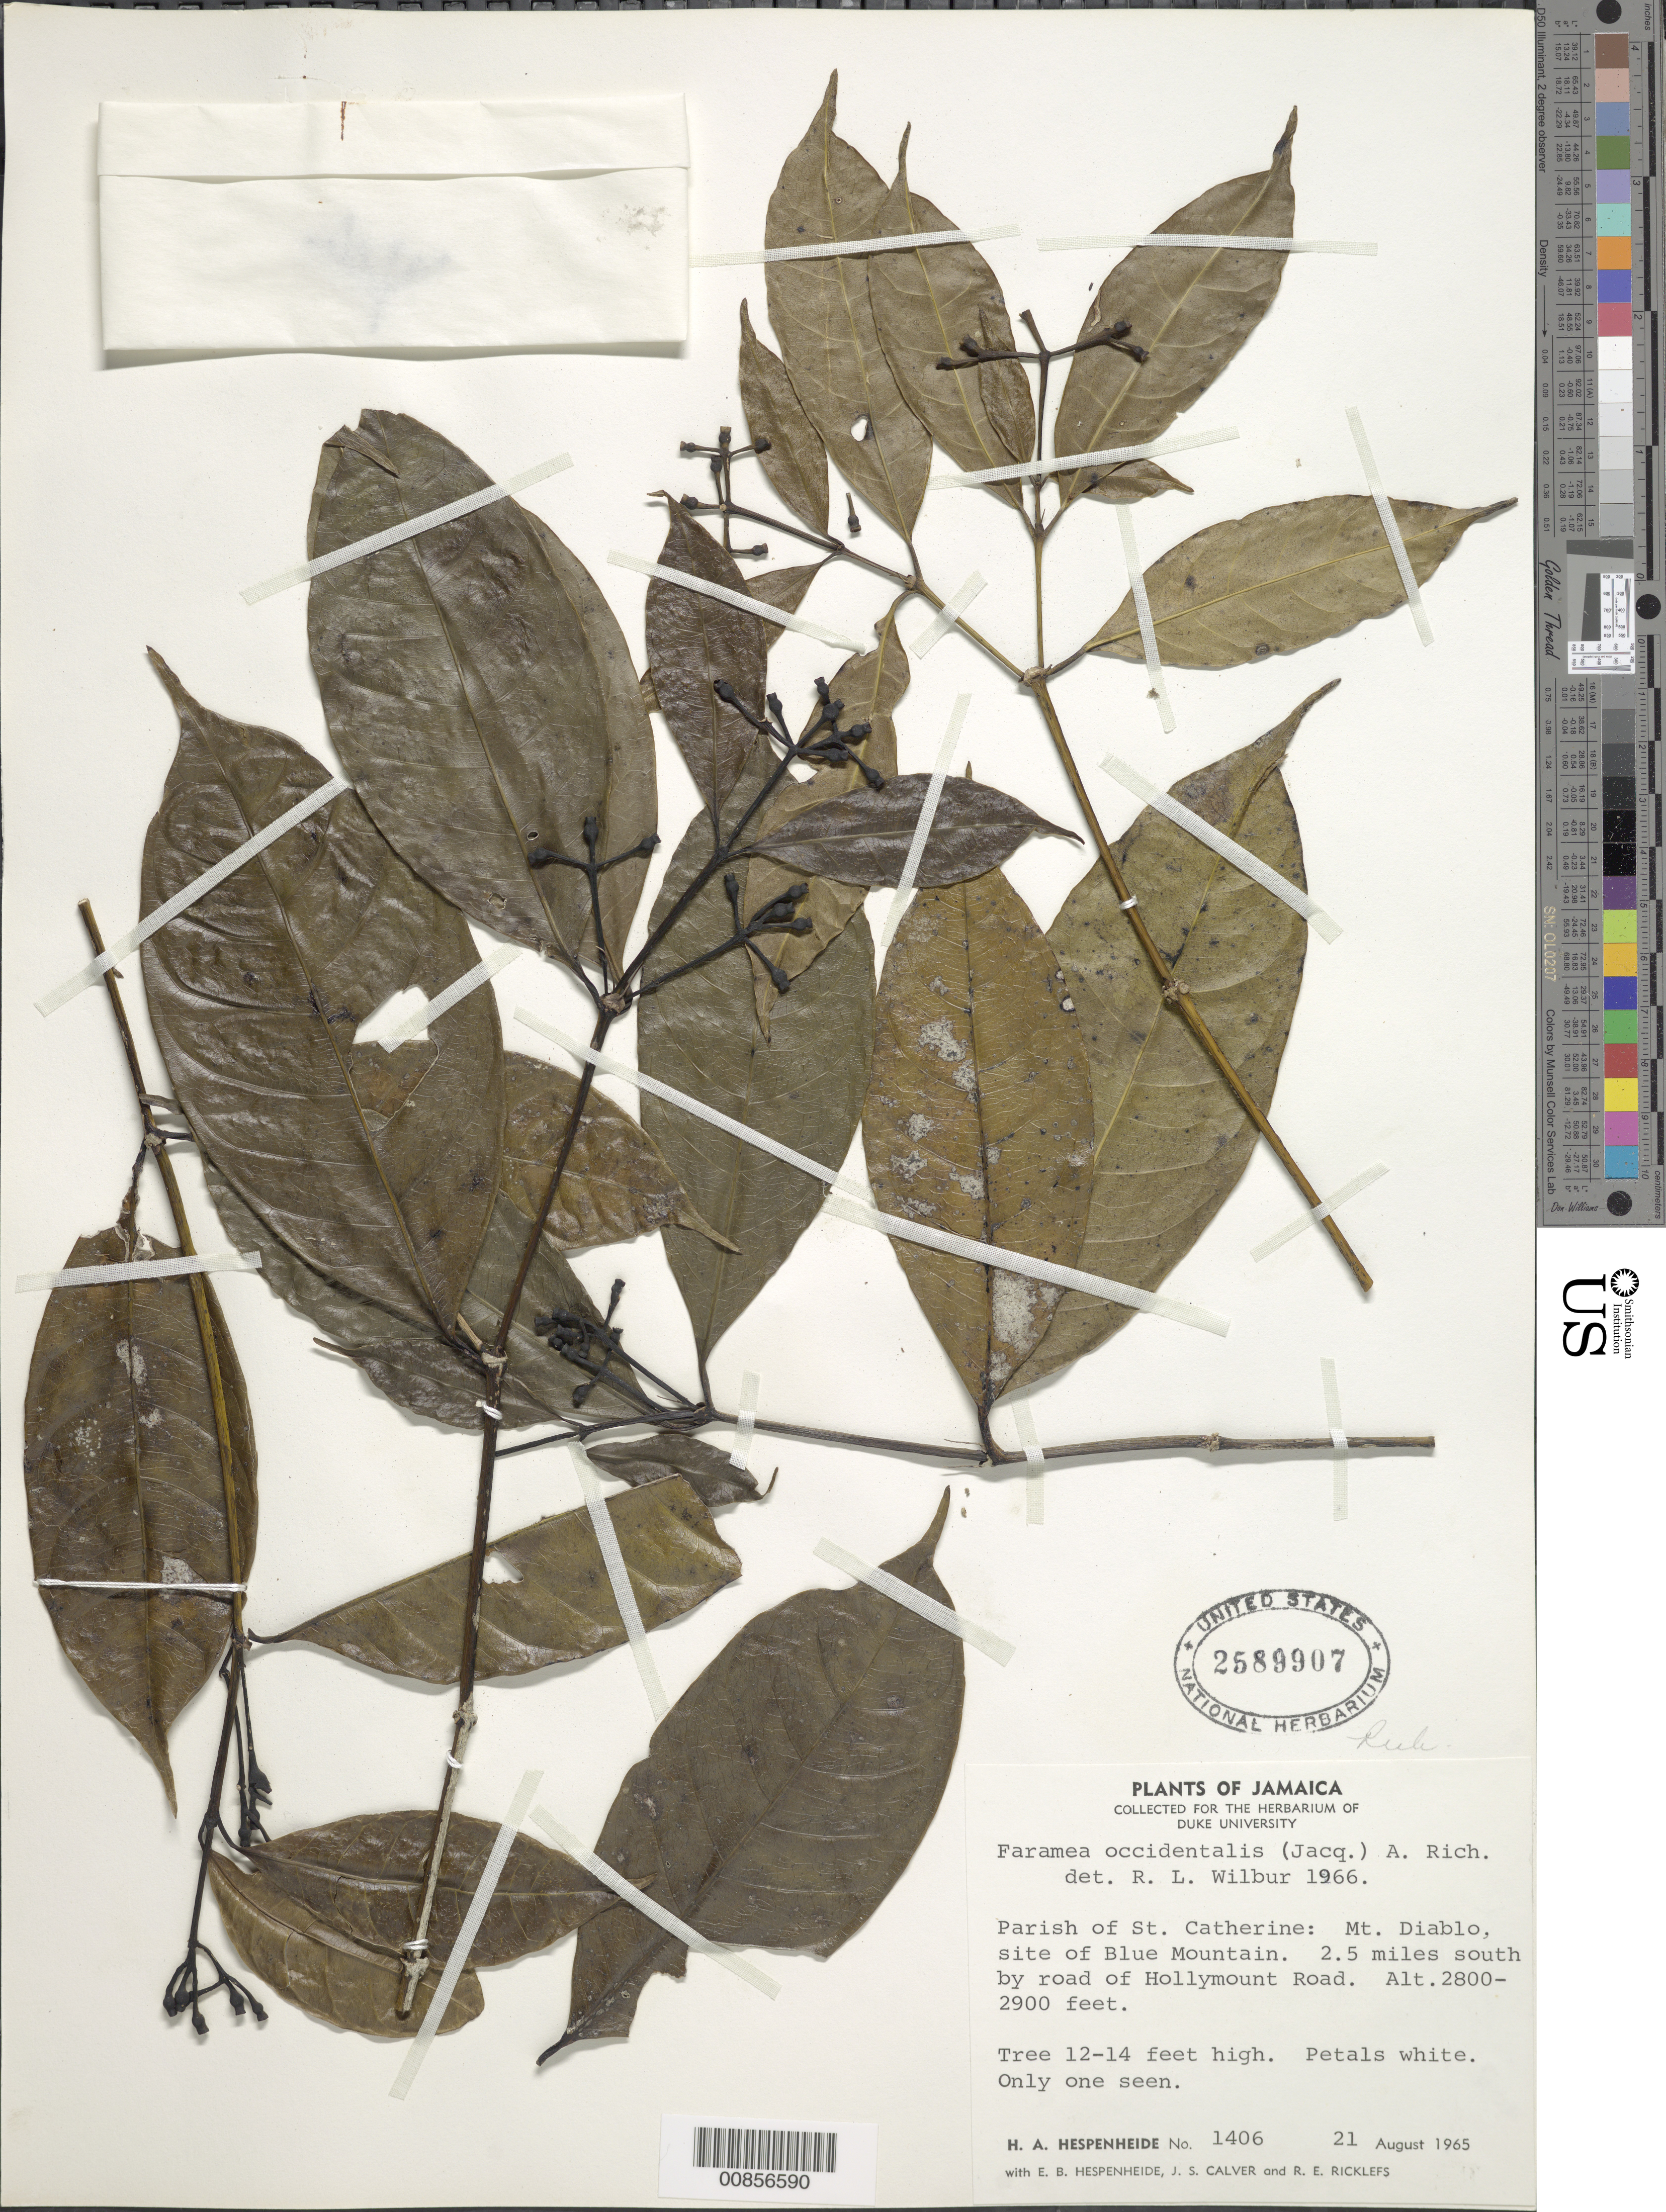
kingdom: Plantae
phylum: Tracheophyta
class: Magnoliopsida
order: Gentianales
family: Rubiaceae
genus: Faramea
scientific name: Faramea occidentalis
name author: (L.) A. Rich.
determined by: Wilbur, R. L.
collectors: H. A. Hespenheide, E. Hespenheide, J. Calver & R. Ricklefs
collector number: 1406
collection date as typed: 21 Aug 1965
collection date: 1965-08-21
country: Jamaica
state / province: Saint Catherine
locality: Mt. Diablo, site of Blue Mt.; 2.5 miles south, by road, of Hollymount Road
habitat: Montane, by road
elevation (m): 853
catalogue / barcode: US 2589907